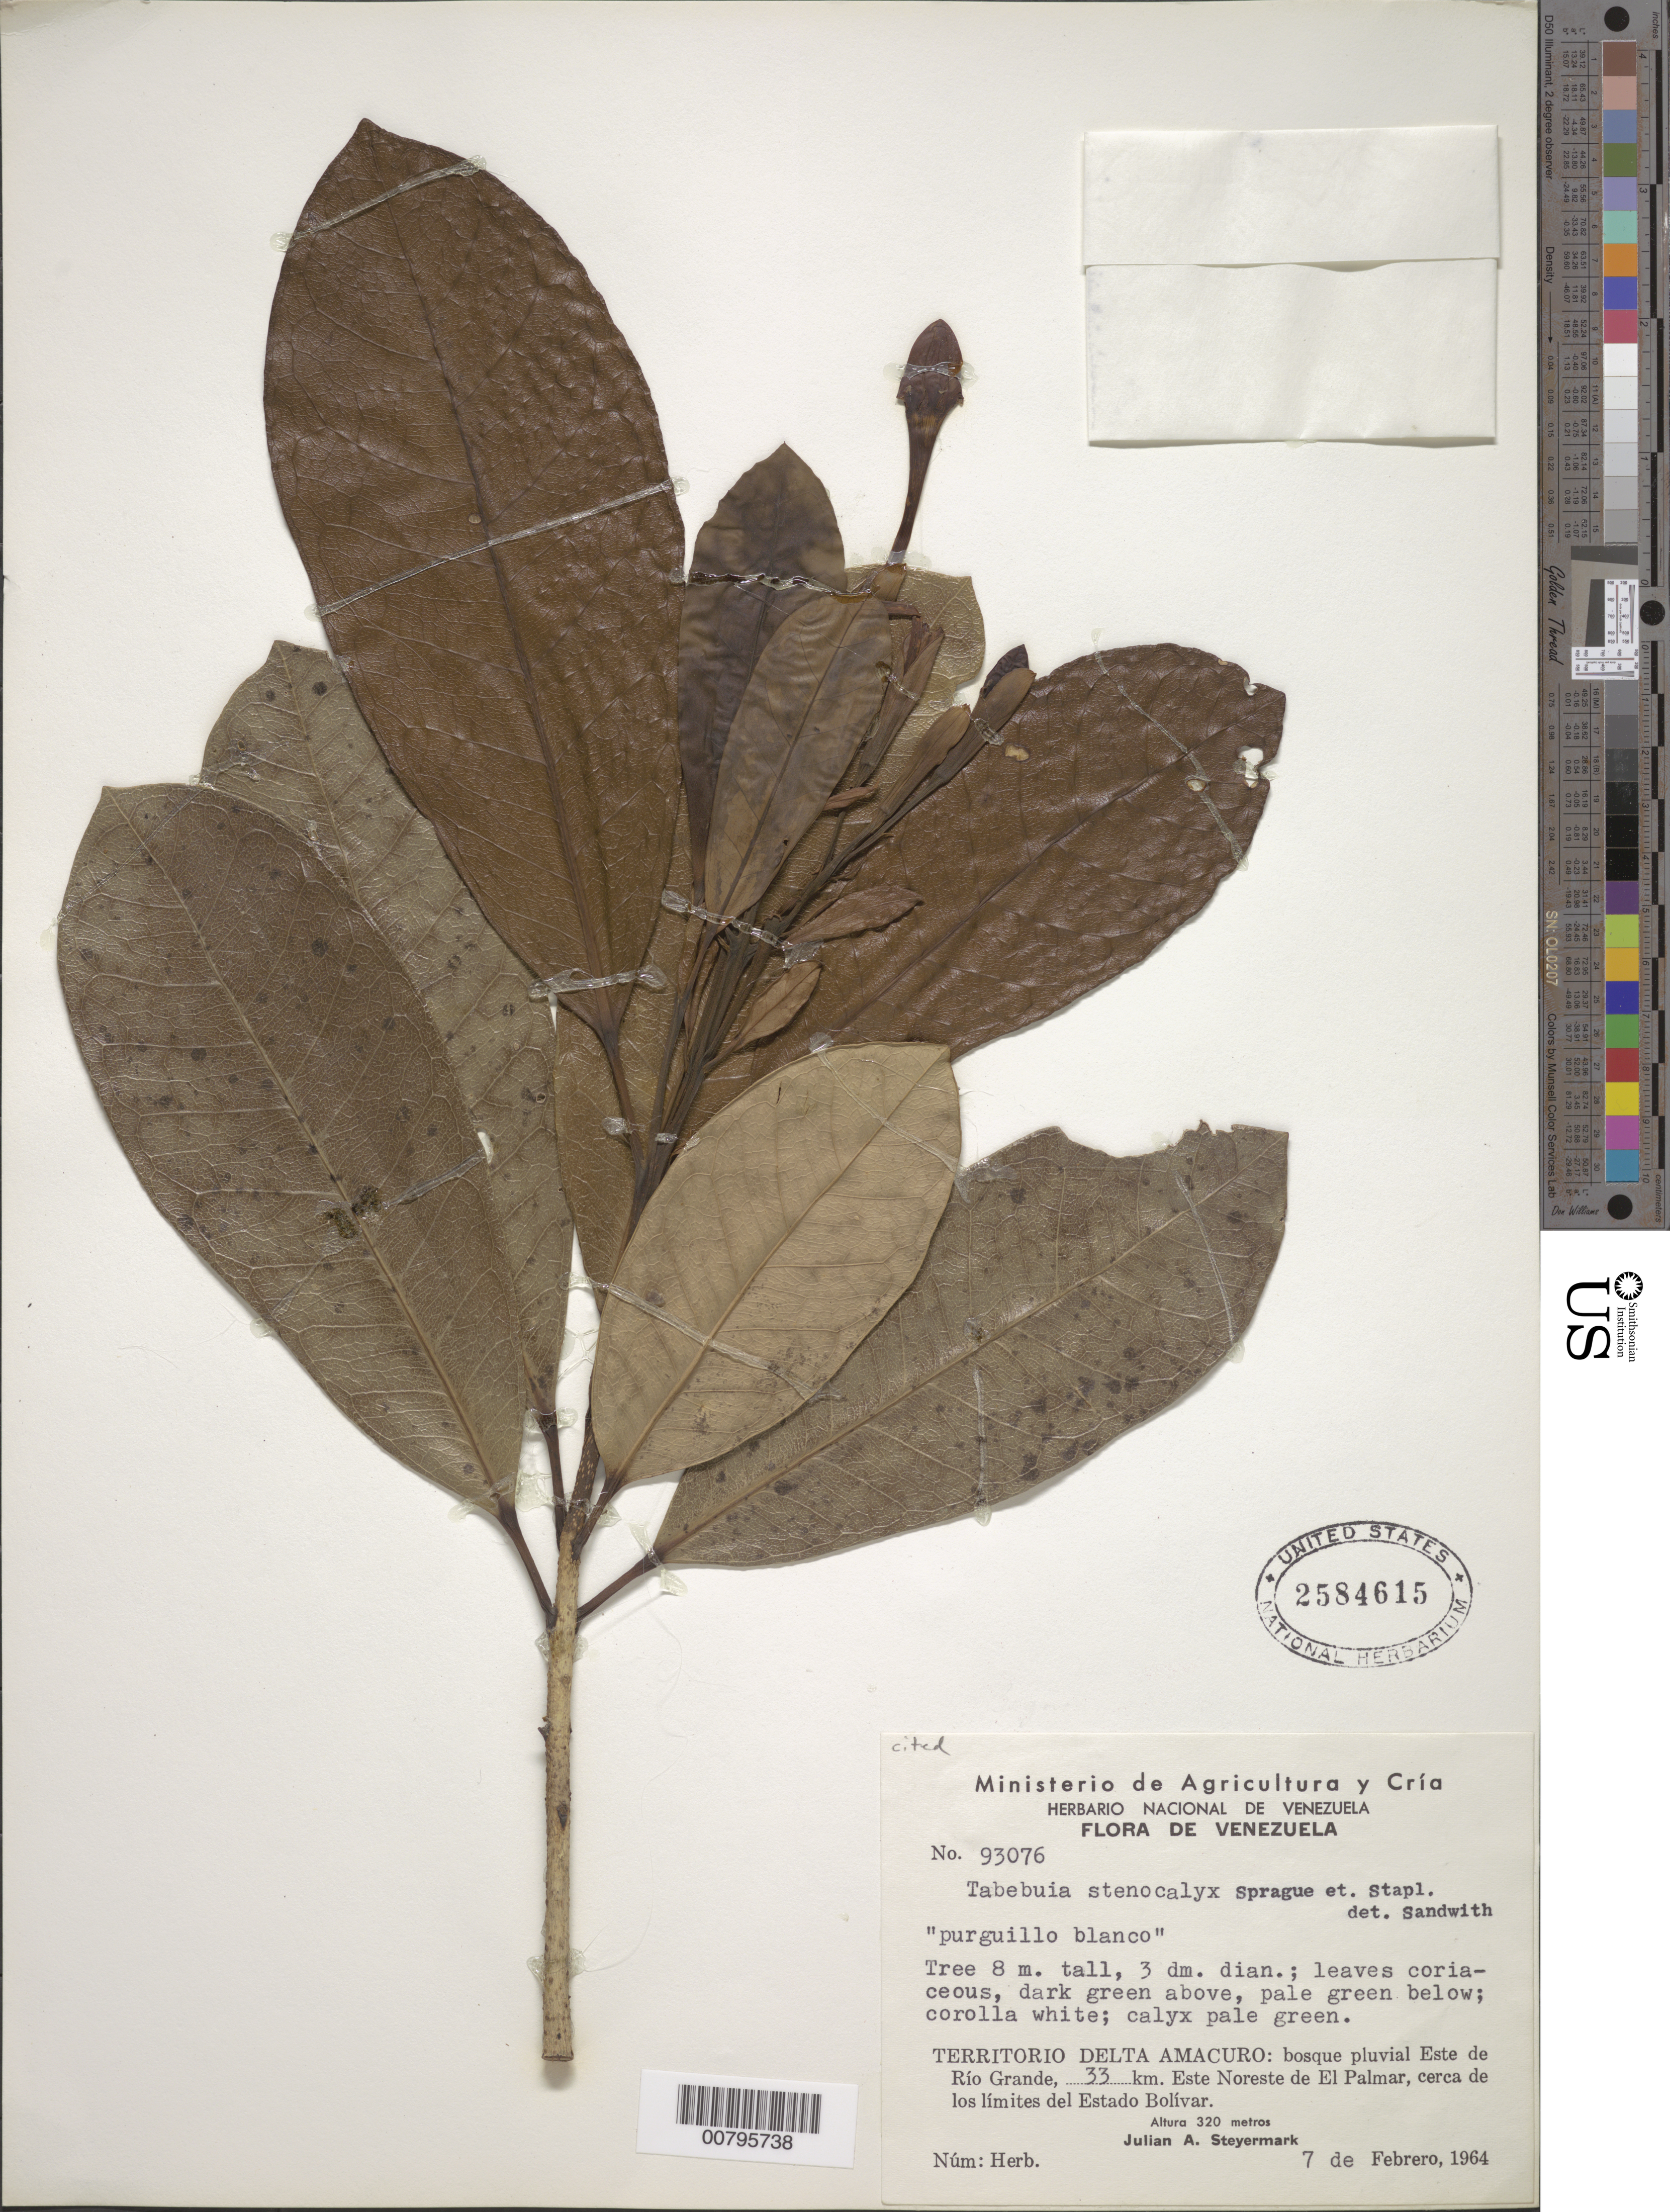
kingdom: Plantae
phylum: Tracheophyta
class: Magnoliopsida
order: Lamiales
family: Bignoniaceae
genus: Tabebuia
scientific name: Tabebuia stenocalyx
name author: Sprague & Stapf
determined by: Sandwith, N. Y.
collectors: J. Steyermark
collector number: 93076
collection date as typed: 7-Feb-64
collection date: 1964-02-07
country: Venezuela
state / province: Delta Amacuro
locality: Este de Río Grande, 33 km ENE de El Palmar, cerca de los limites del Estado Bolívar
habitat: Rainforest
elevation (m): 320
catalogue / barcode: US 2584615